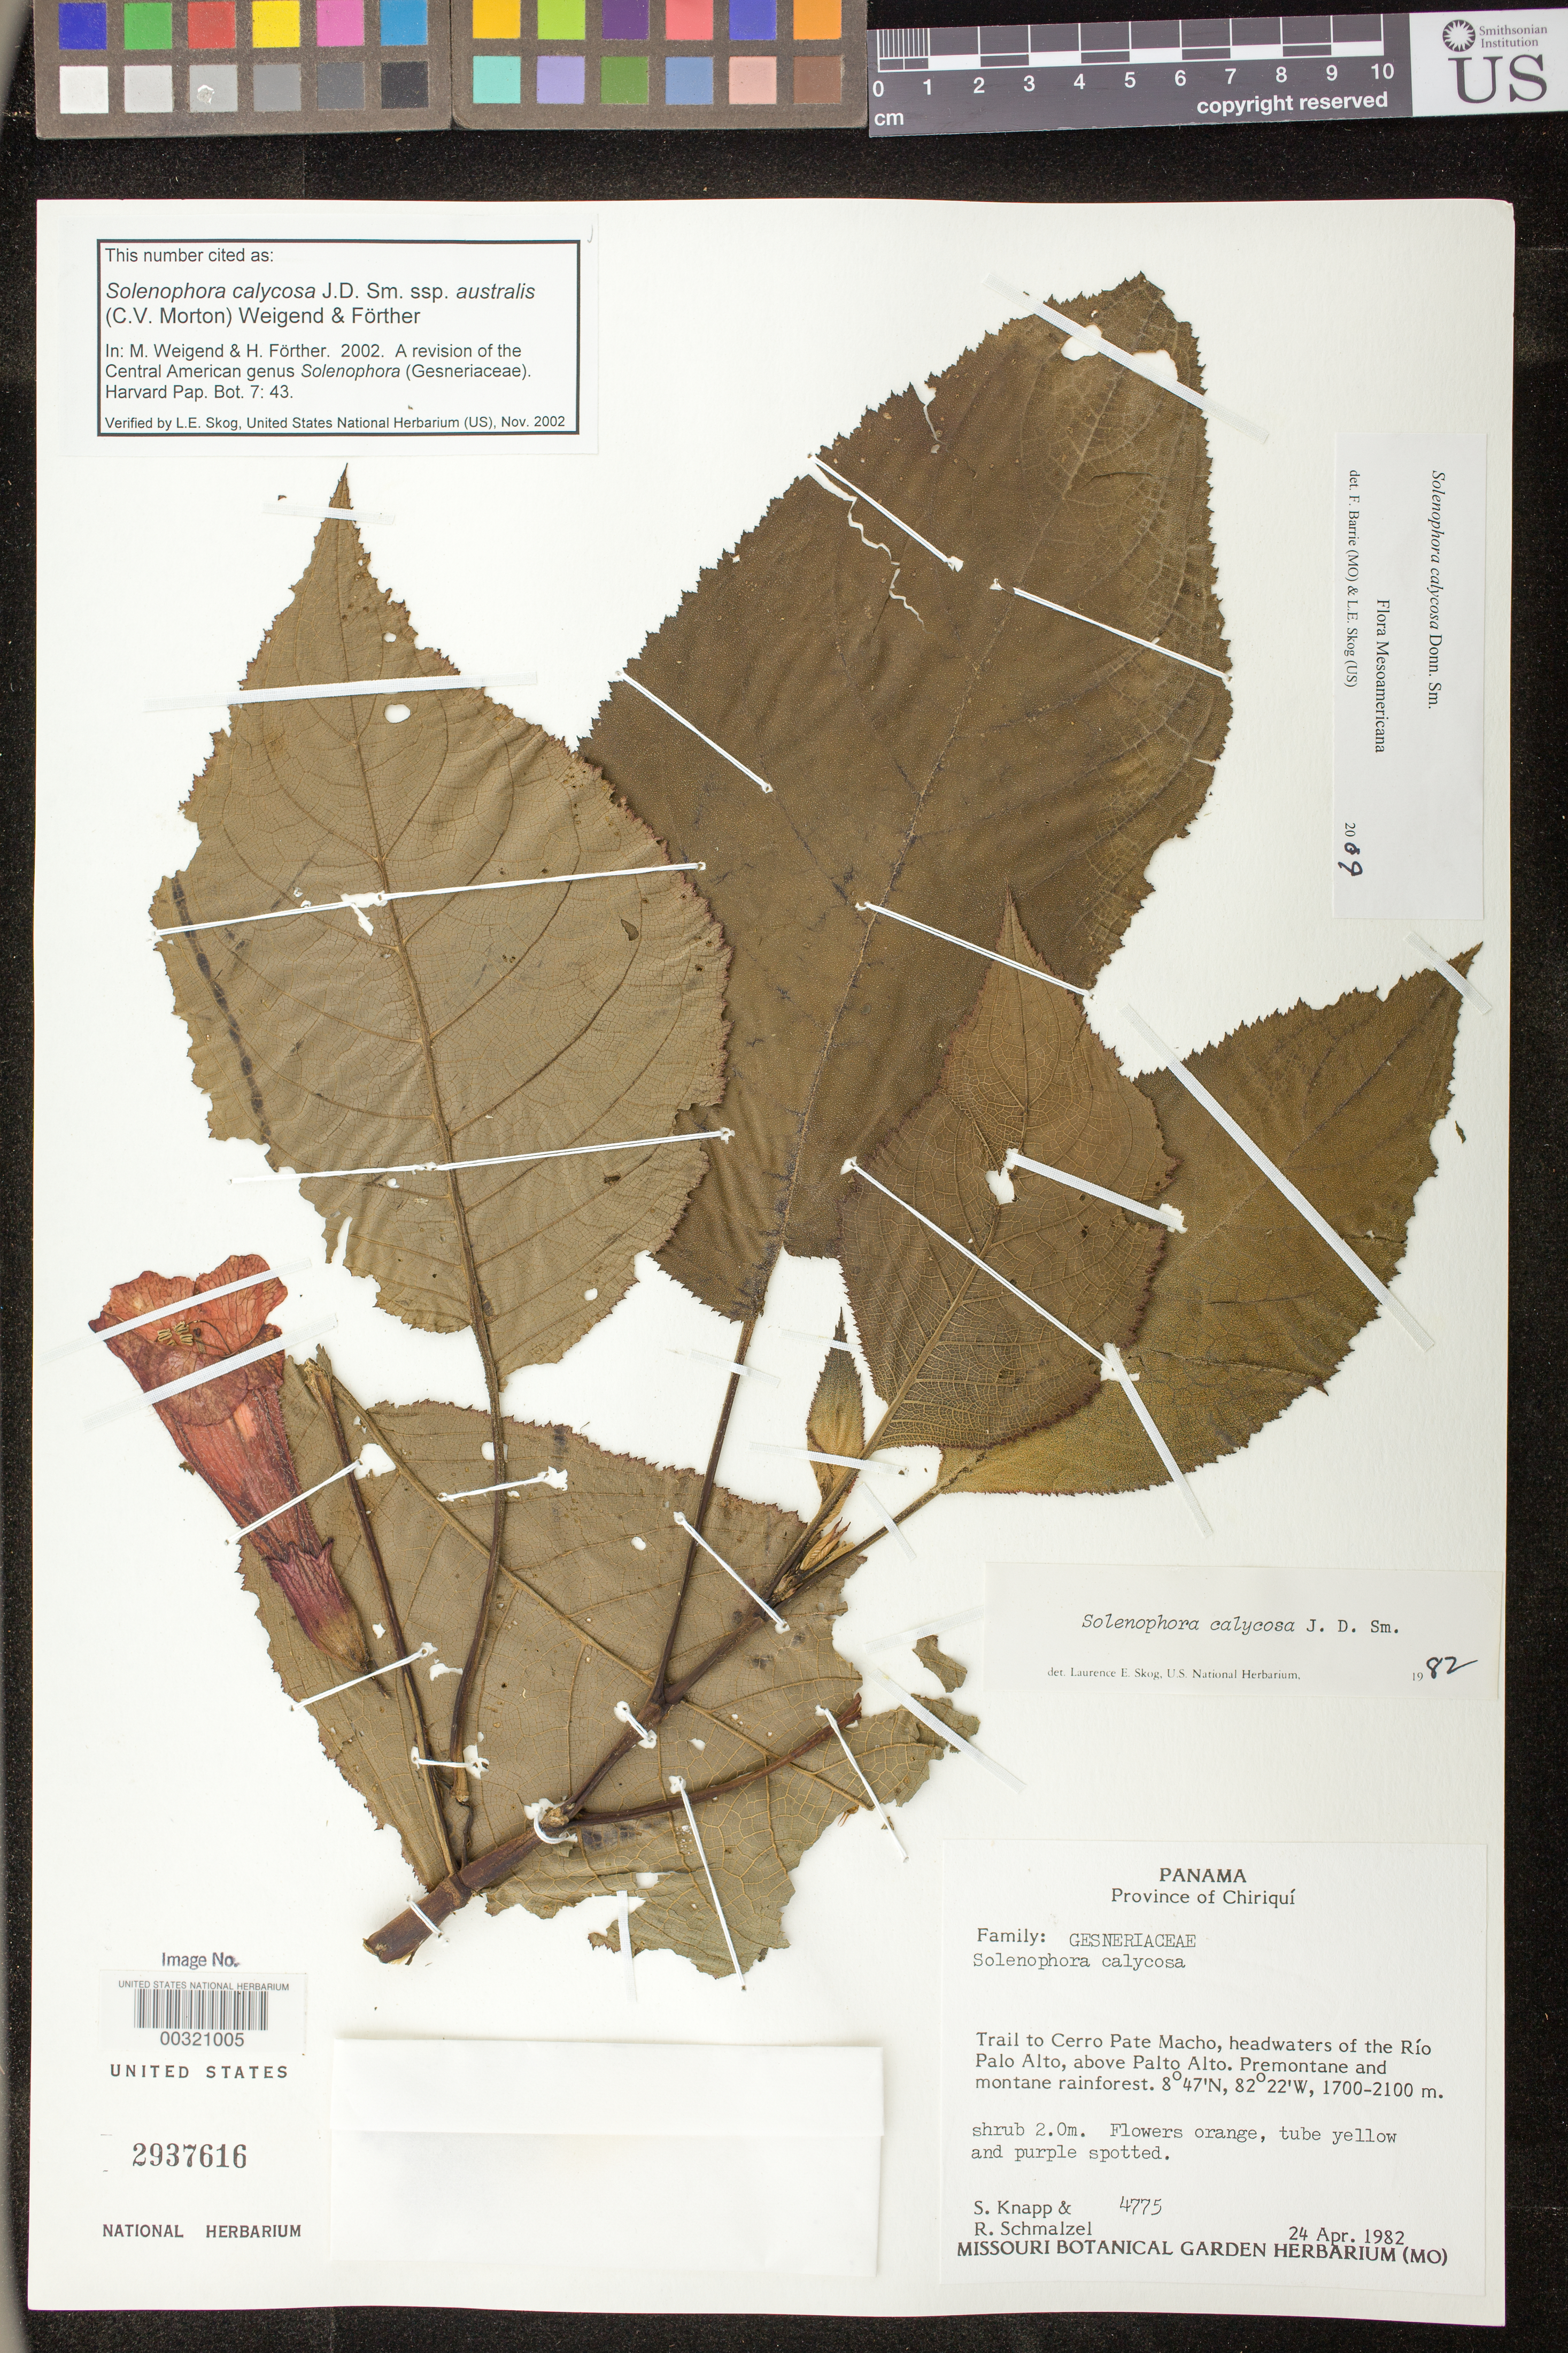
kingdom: Plantae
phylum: Tracheophyta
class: Magnoliopsida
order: Lamiales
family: Gesneriaceae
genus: Solenophora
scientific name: Solenophora calycosa subsp. australis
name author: (C.V. Morton) Weigend & Förther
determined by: Weigend; Förther, Harald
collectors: S. Knapp & R. Schmalzel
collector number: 4775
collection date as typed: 24 Apr 1982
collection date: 1982-04-24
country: Panama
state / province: Chiriquí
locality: Trail to Cerro Pate Macho, headwaters of the Rio Palo Alto, above Palto Alto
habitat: Premontane and montane rainforest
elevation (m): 1700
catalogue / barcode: US 2937616